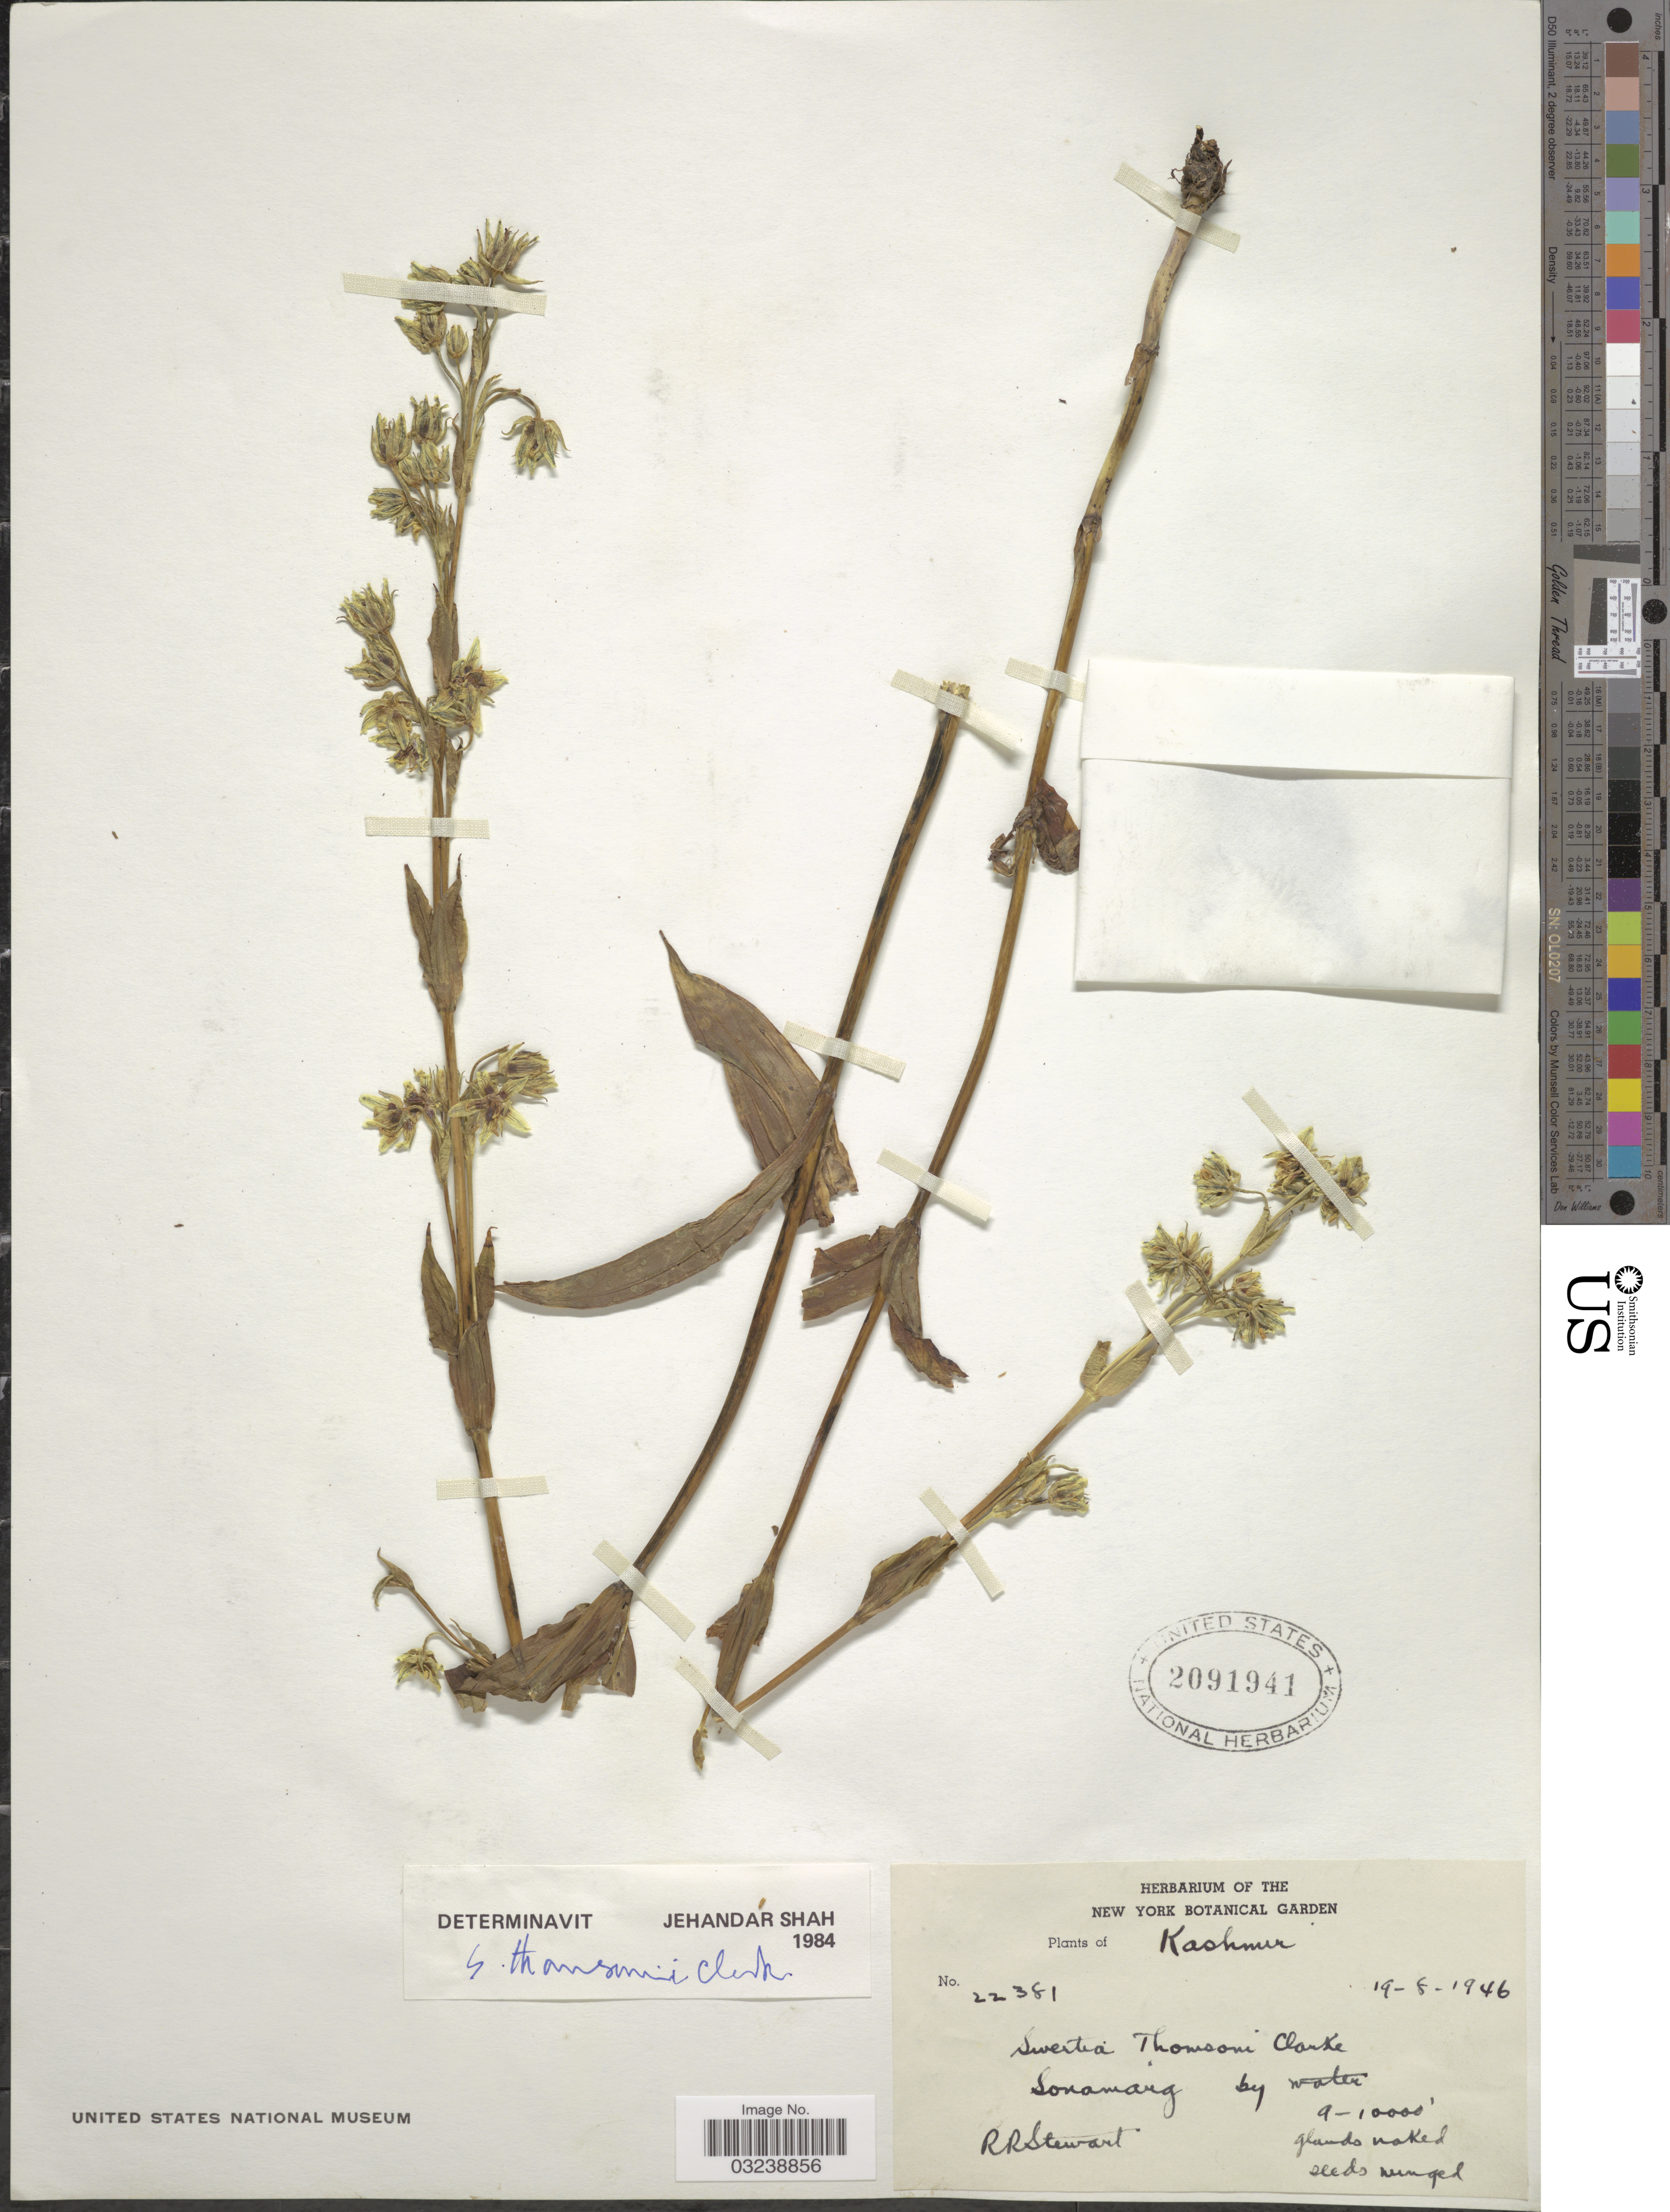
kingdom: Plantae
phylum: Tracheophyta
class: Magnoliopsida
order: Gentianales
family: Gentianaceae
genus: Swertia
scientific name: Swertia thomsonii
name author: C.B. Clarke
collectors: R. Stewart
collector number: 22381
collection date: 1946-08-19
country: India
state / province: Jammu and Kashmir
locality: Kashmir. Sonomarg.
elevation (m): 2743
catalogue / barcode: US 2091941